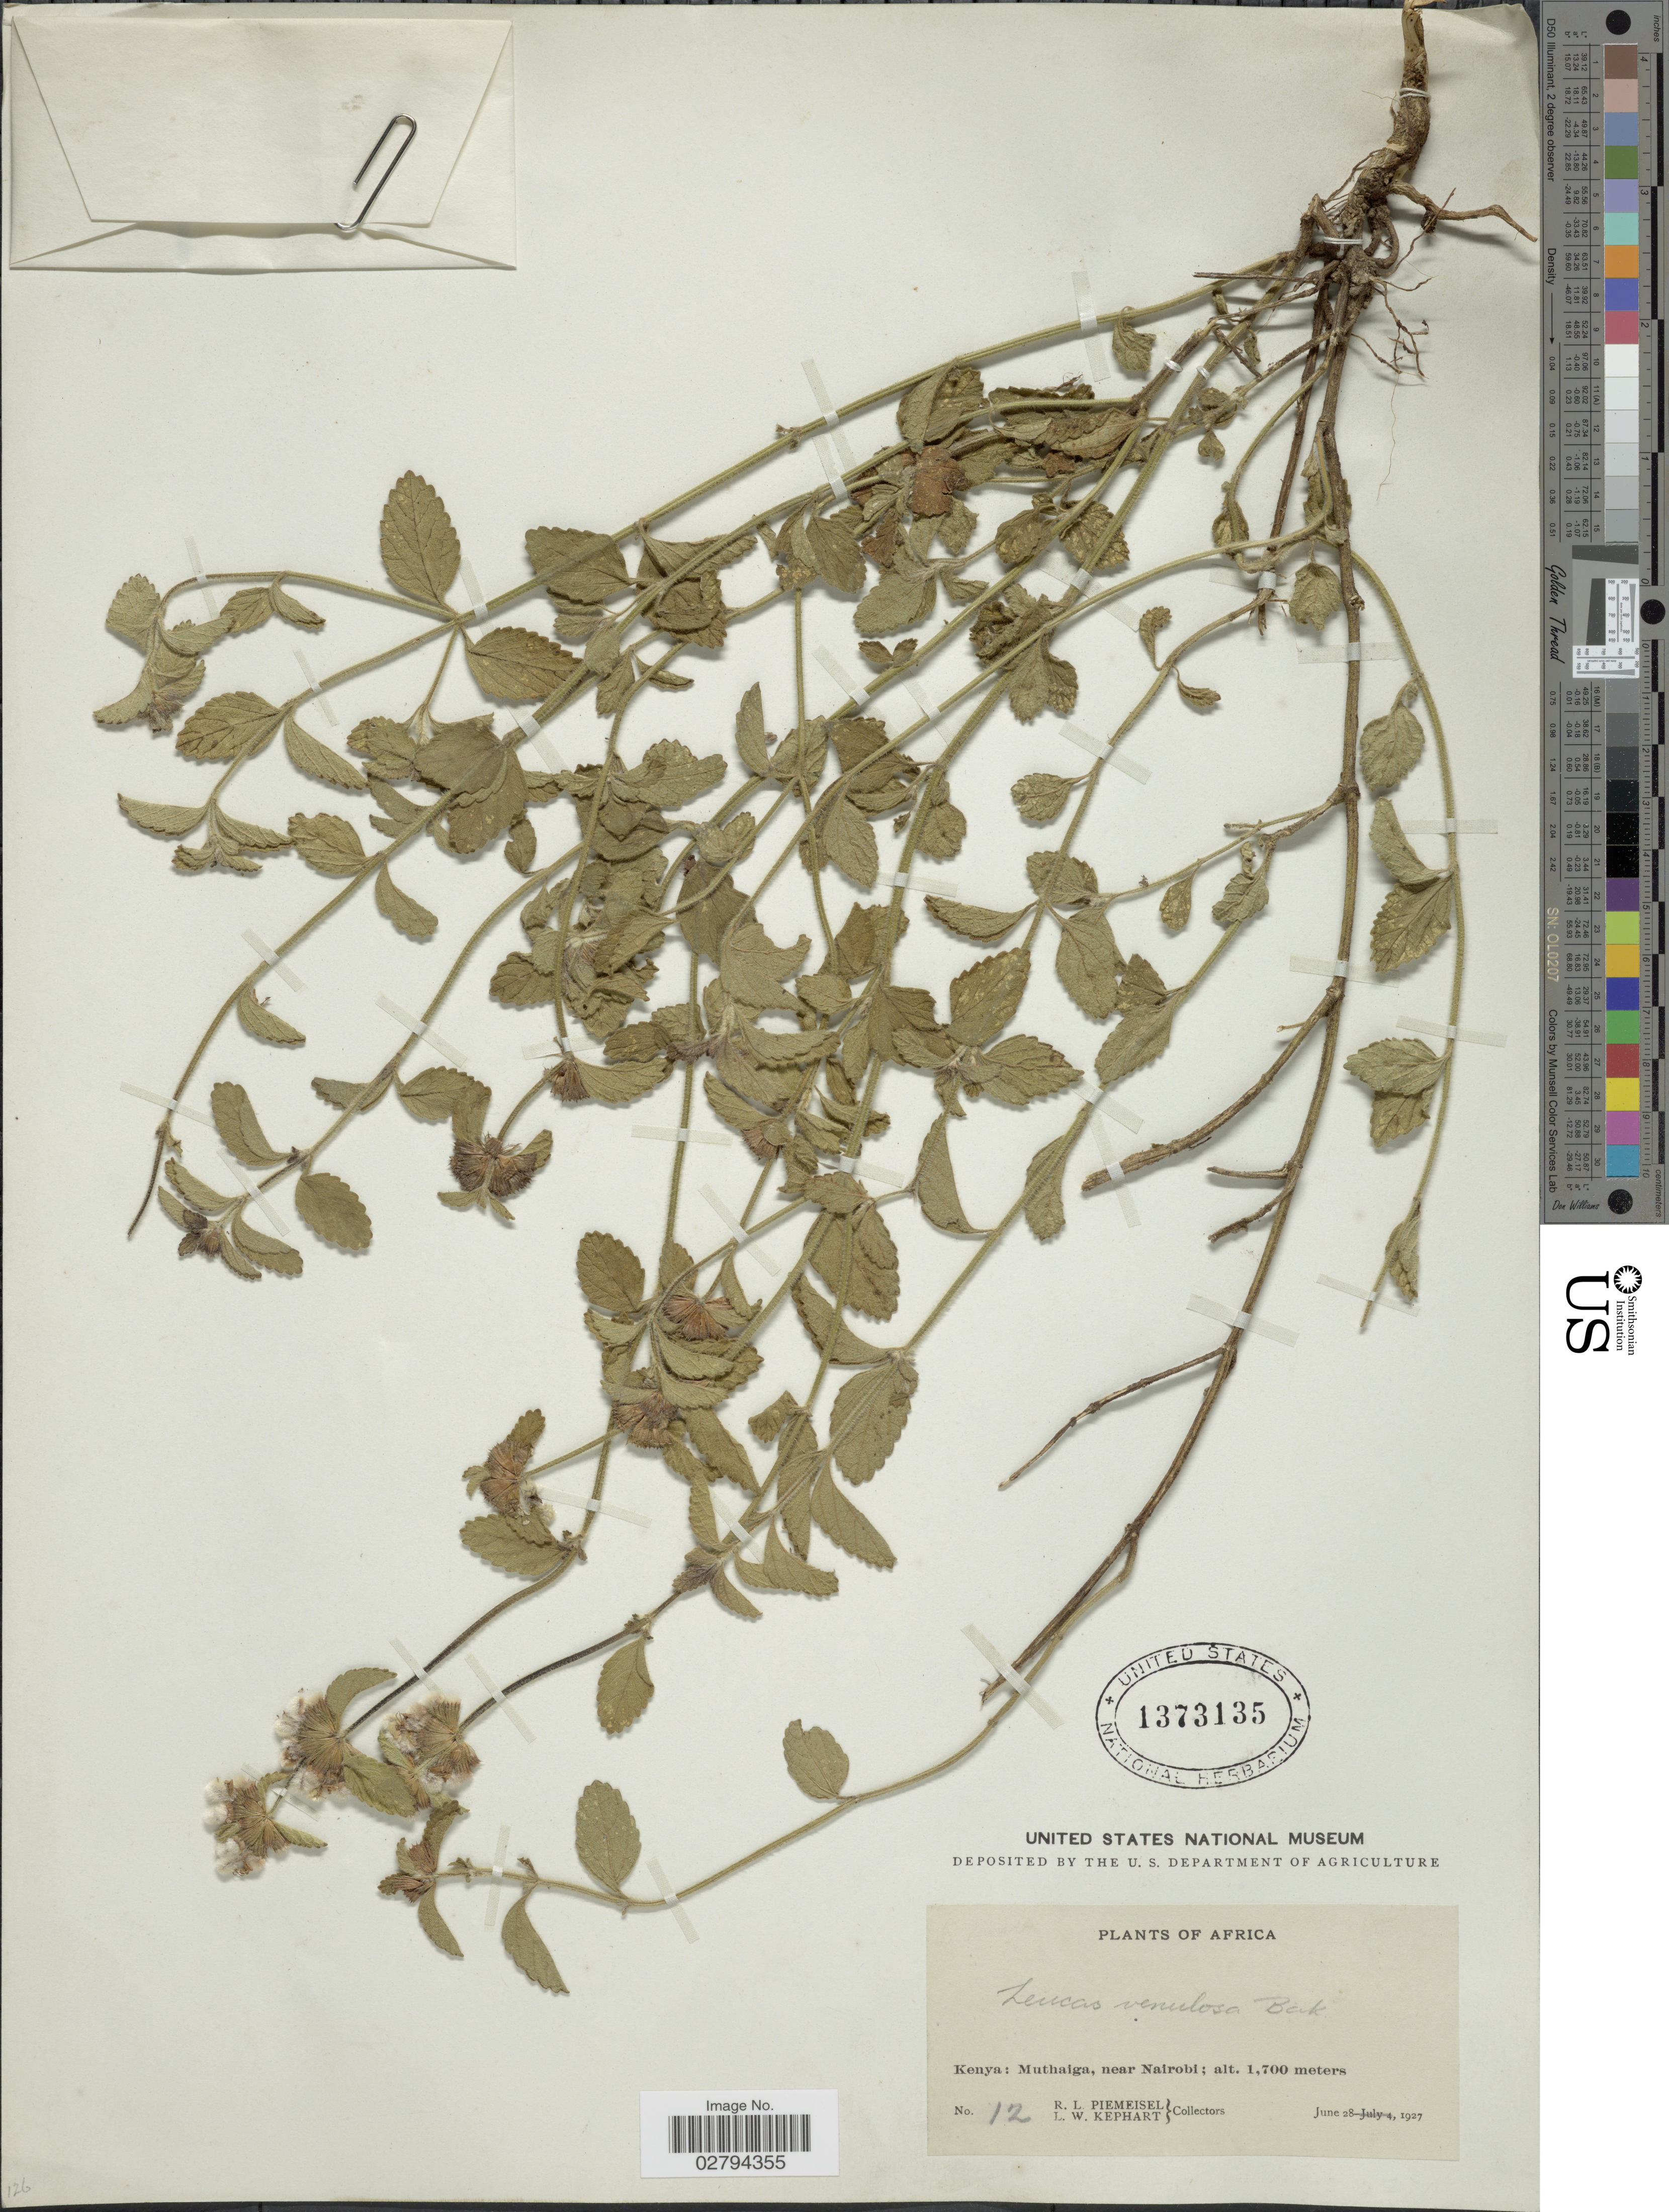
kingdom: Plantae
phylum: Tracheophyta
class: Magnoliopsida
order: Lamiales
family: Lamiaceae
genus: Leucas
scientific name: Leucas venulosa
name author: Baker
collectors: R. L. Piemeisel & L. W. Kephart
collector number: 12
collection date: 1927-06-28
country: Kenya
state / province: Nairobi Area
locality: Muthaiga, near Nairobi.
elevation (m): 1700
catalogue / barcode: US 1373135